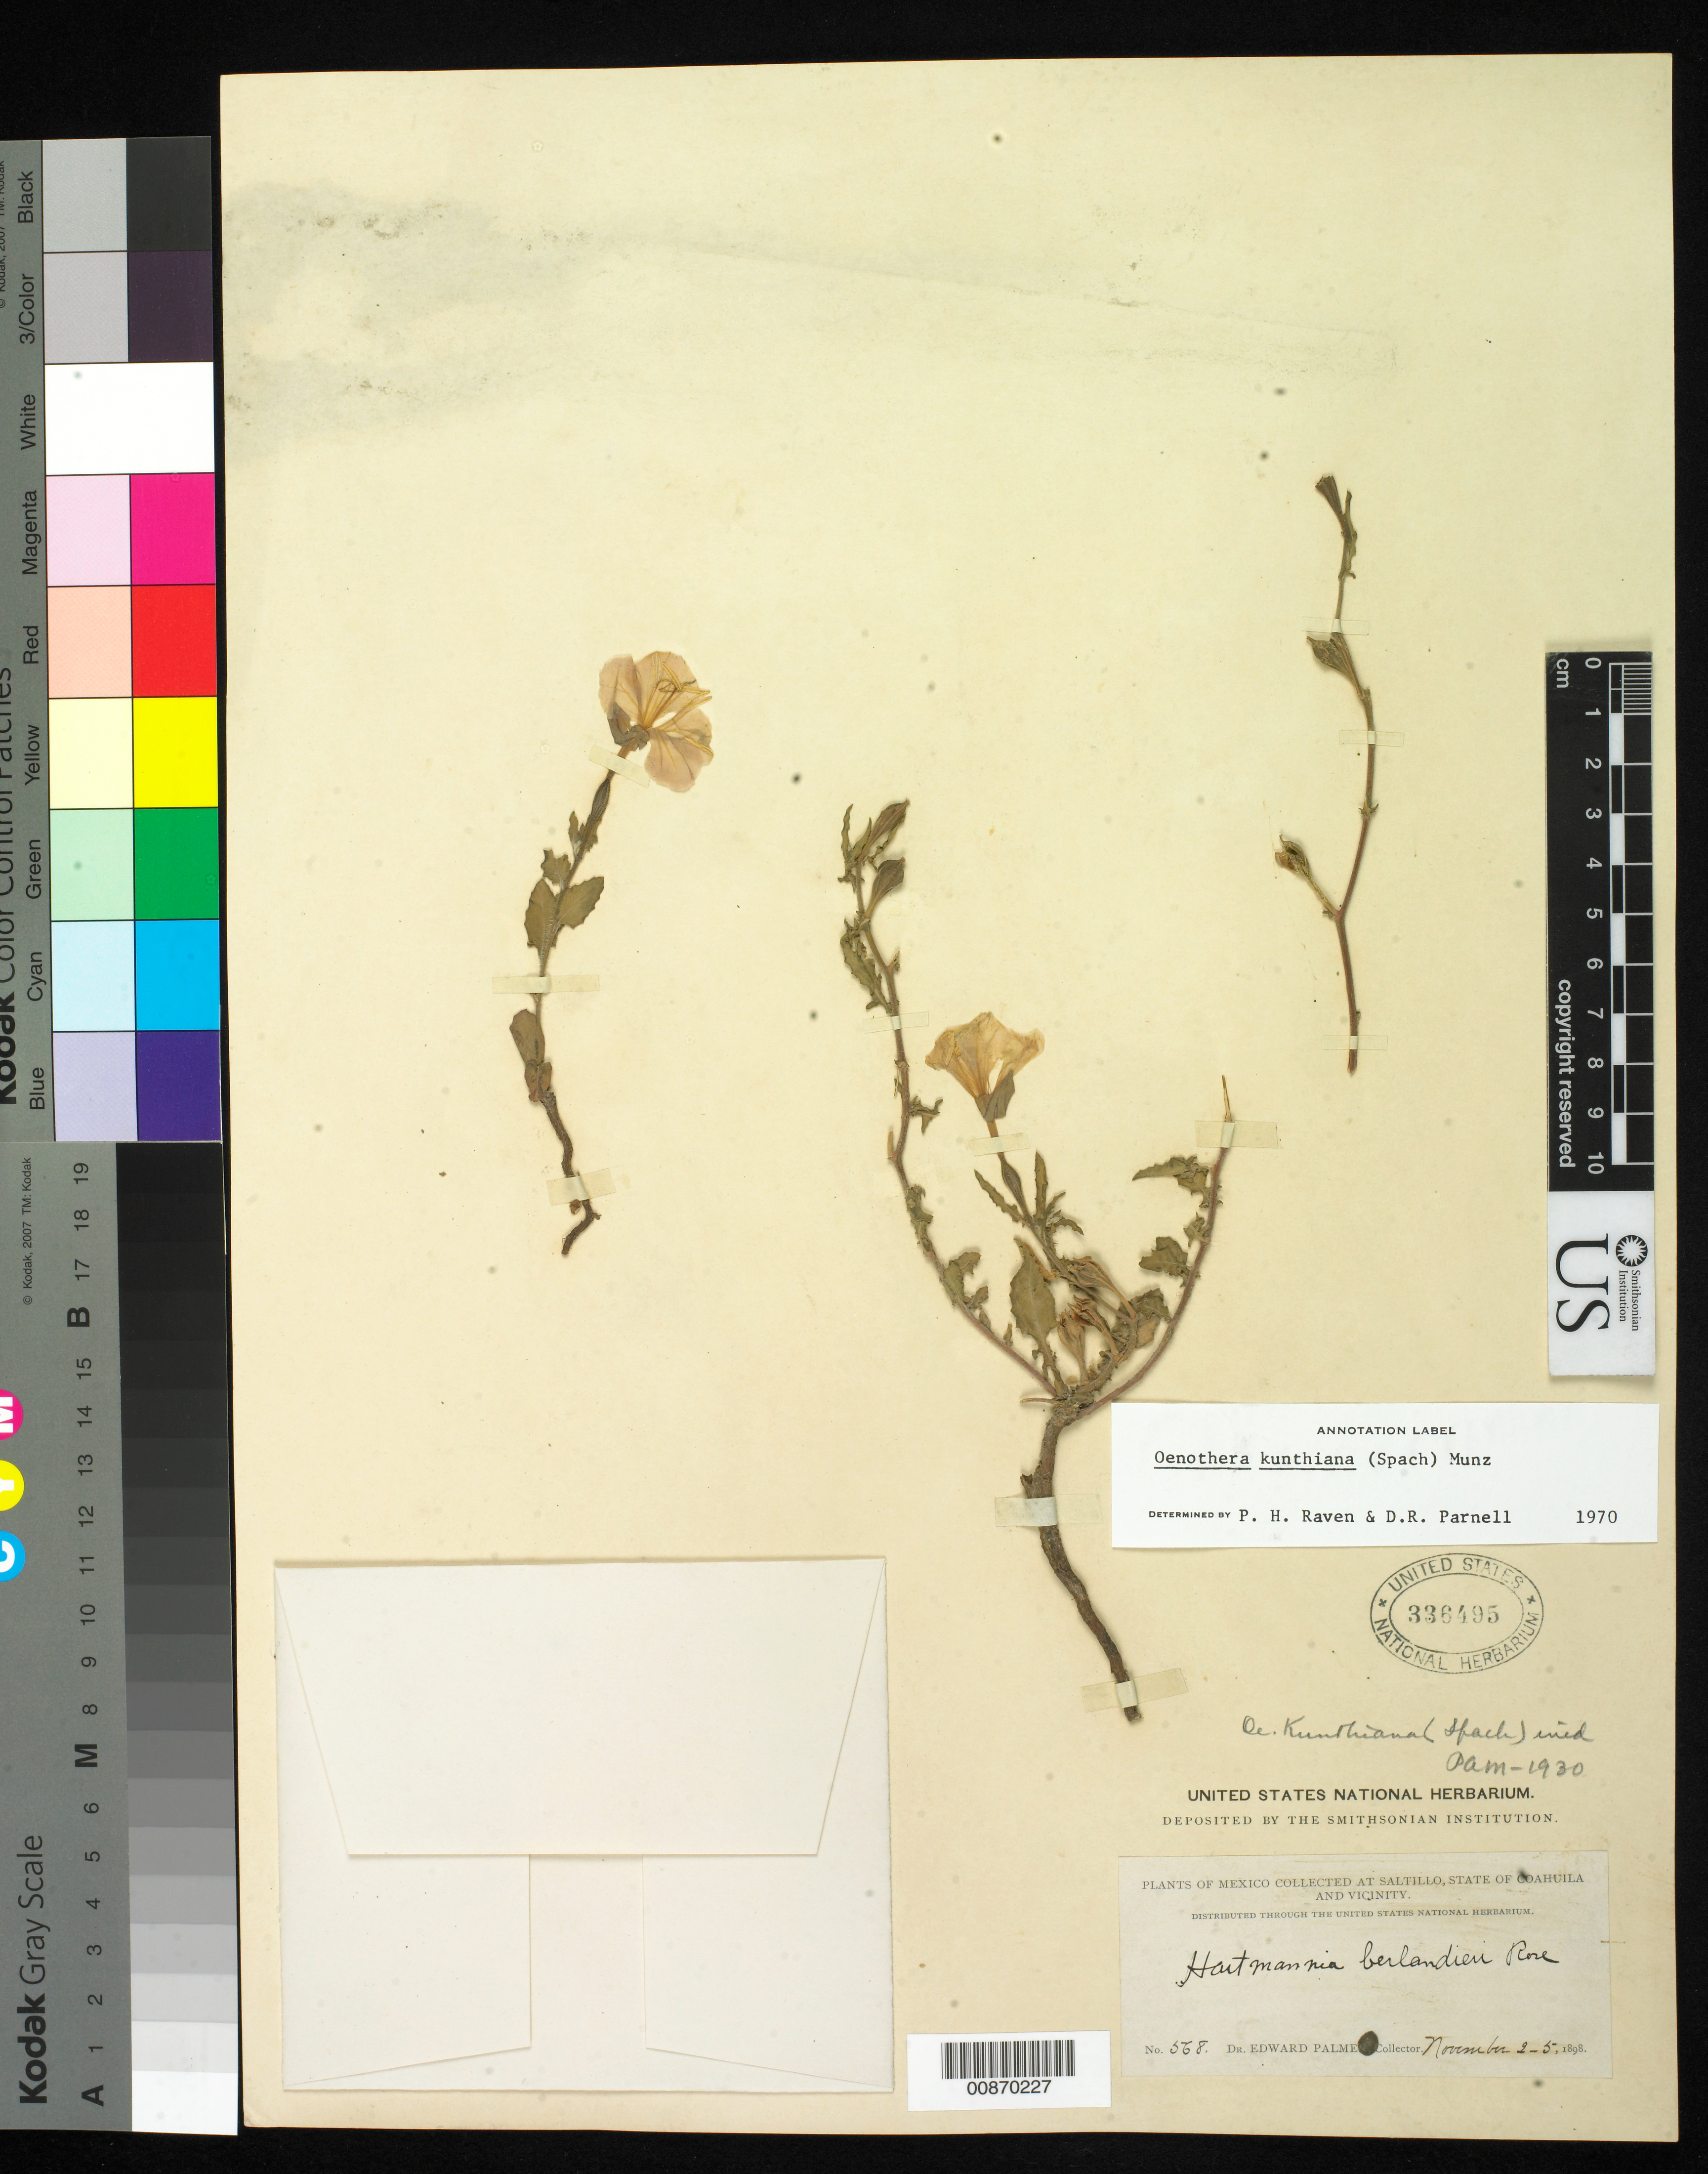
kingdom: Plantae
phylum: Tracheophyta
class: Magnoliopsida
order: Myrtales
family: Onagraceae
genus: Oenothera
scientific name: Oenothera kunthiana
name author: (Spach) Munz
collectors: E. Palmer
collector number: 568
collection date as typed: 02 Nov 1898 to 05 Nov 1898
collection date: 1898-11-02/1898-11-05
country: Mexico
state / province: Coahuila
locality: Saltillo, Coahuila and vicinity.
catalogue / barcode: US 336495